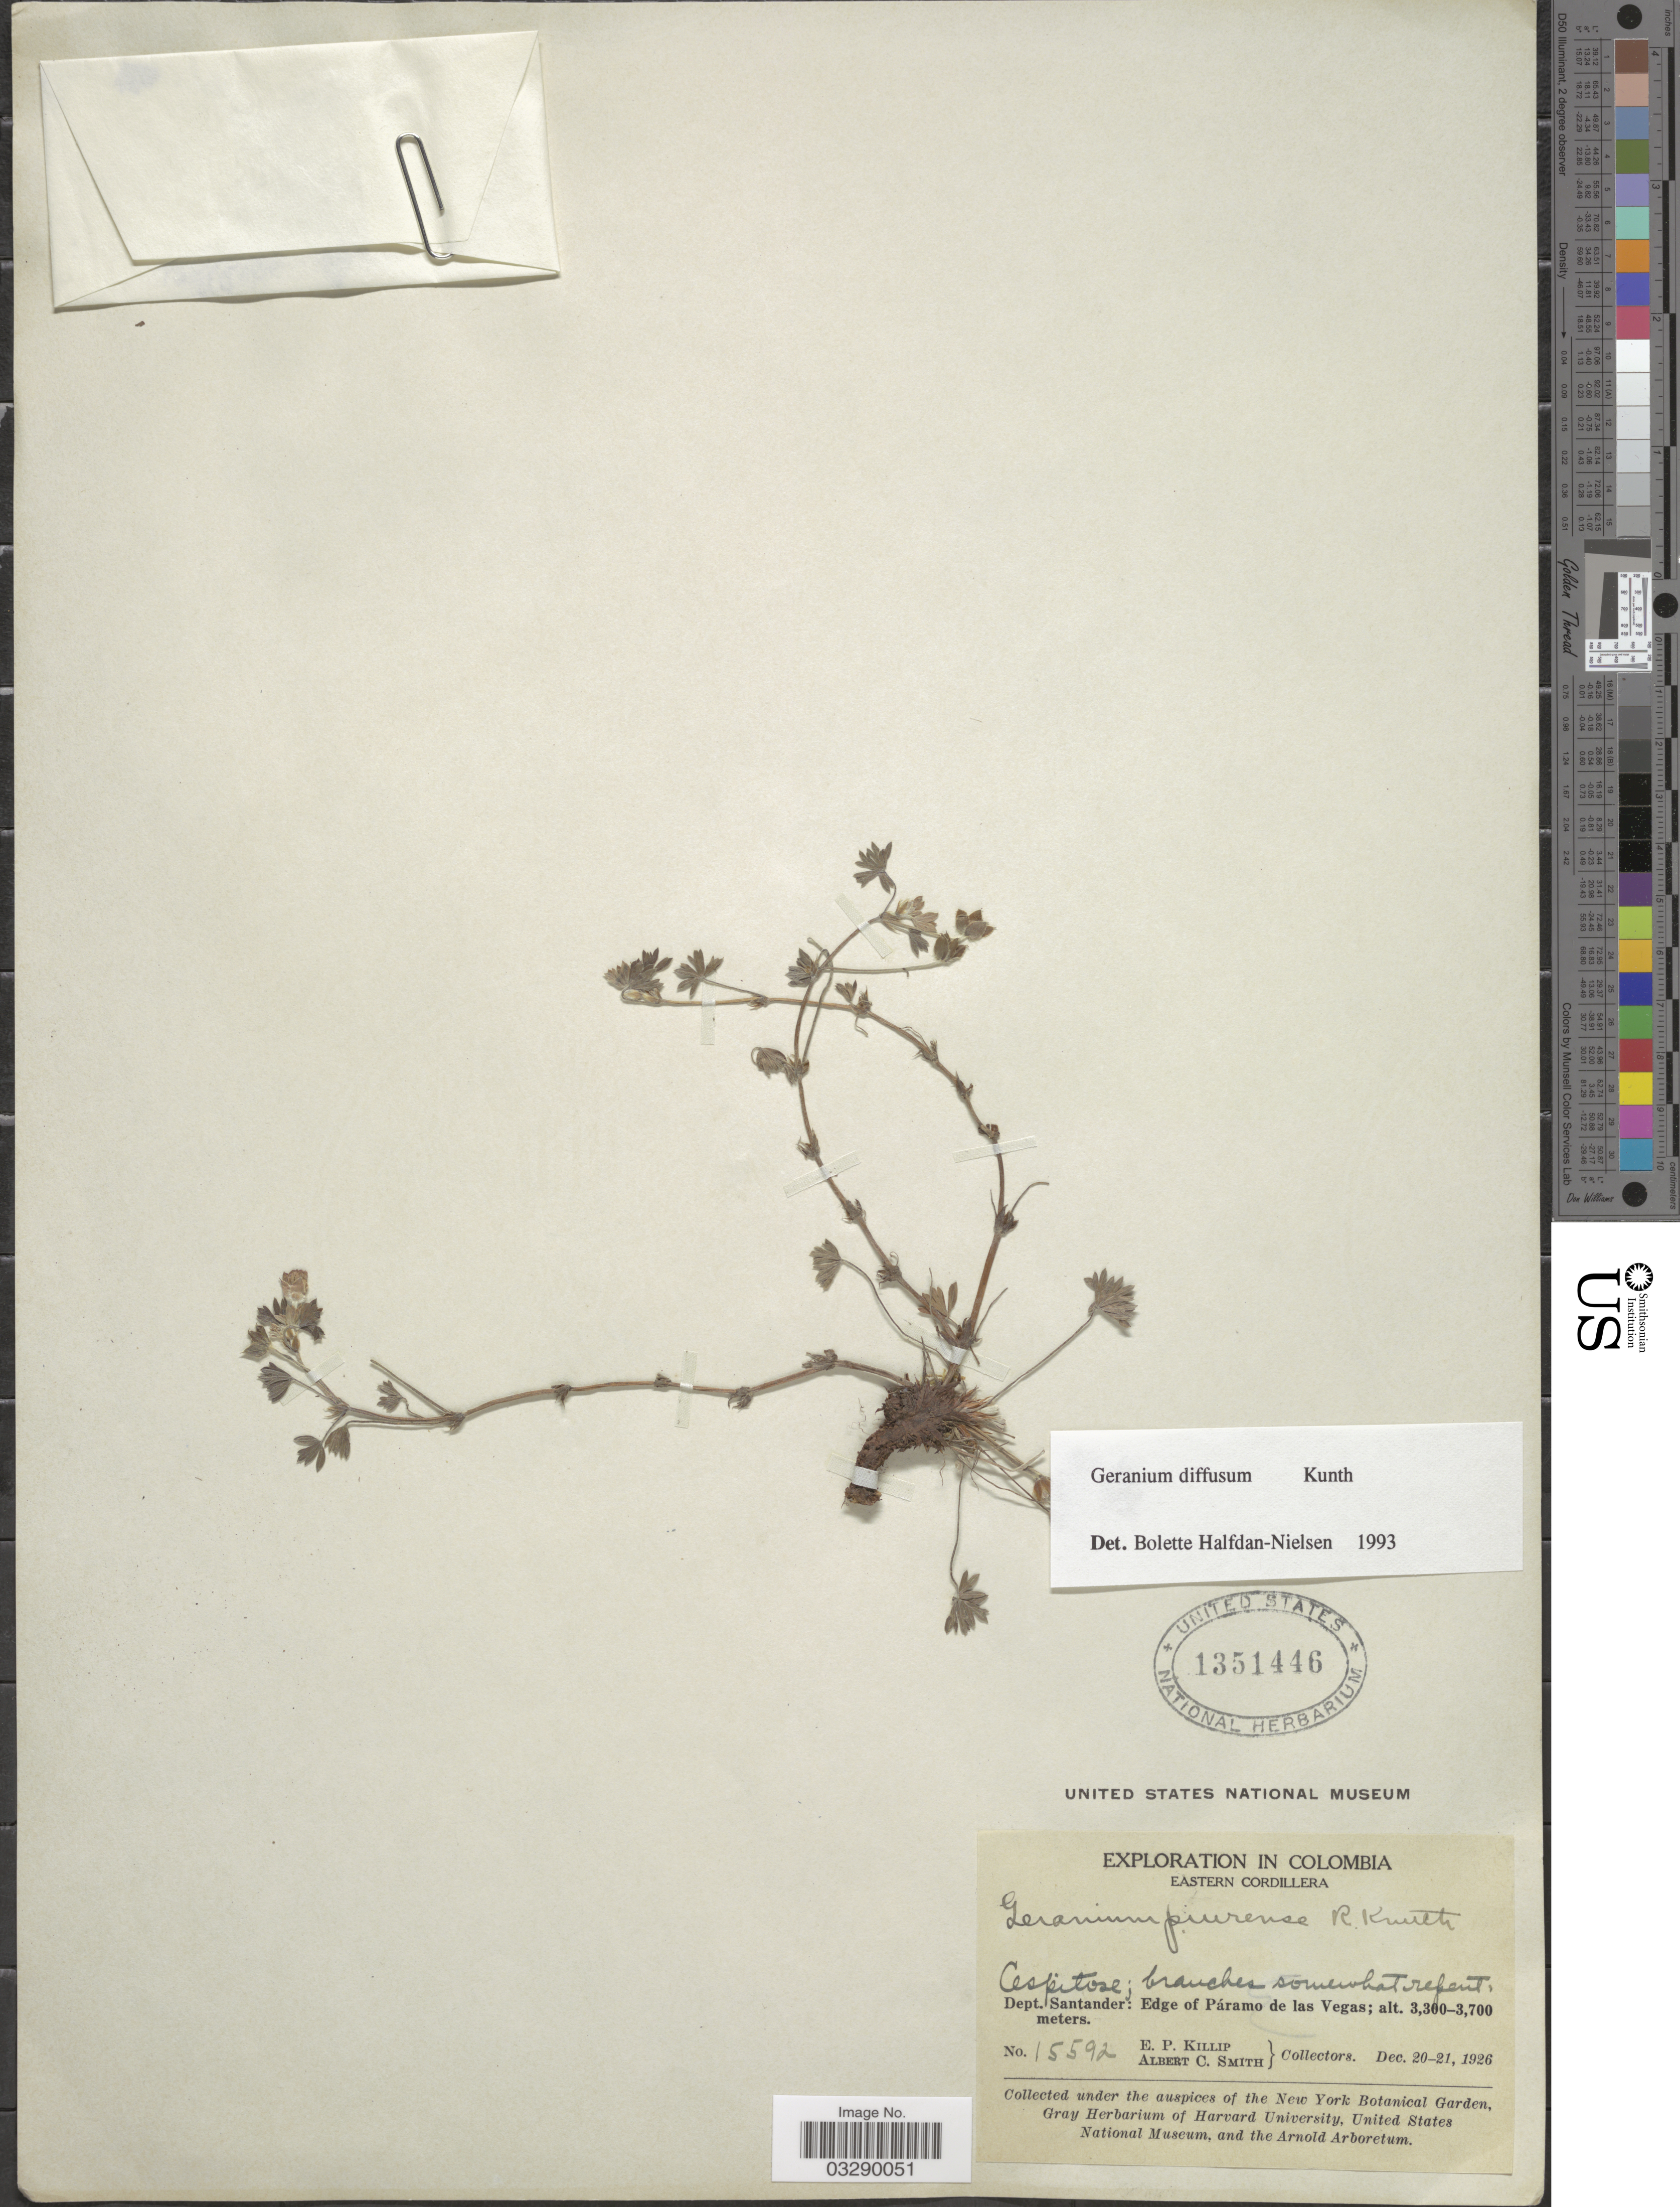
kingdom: Plantae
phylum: Tracheophyta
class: Magnoliopsida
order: Geraniales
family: Geraniaceae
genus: Geranium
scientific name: Geranium diffusum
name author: Kunth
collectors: E. P. Killip & A. C. Smith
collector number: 15592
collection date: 1926-12-20/1926-12-21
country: Colombia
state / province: Santander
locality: Dept. Santander: Edge of Páramo de las Vegas.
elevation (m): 3300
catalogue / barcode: US 1351446